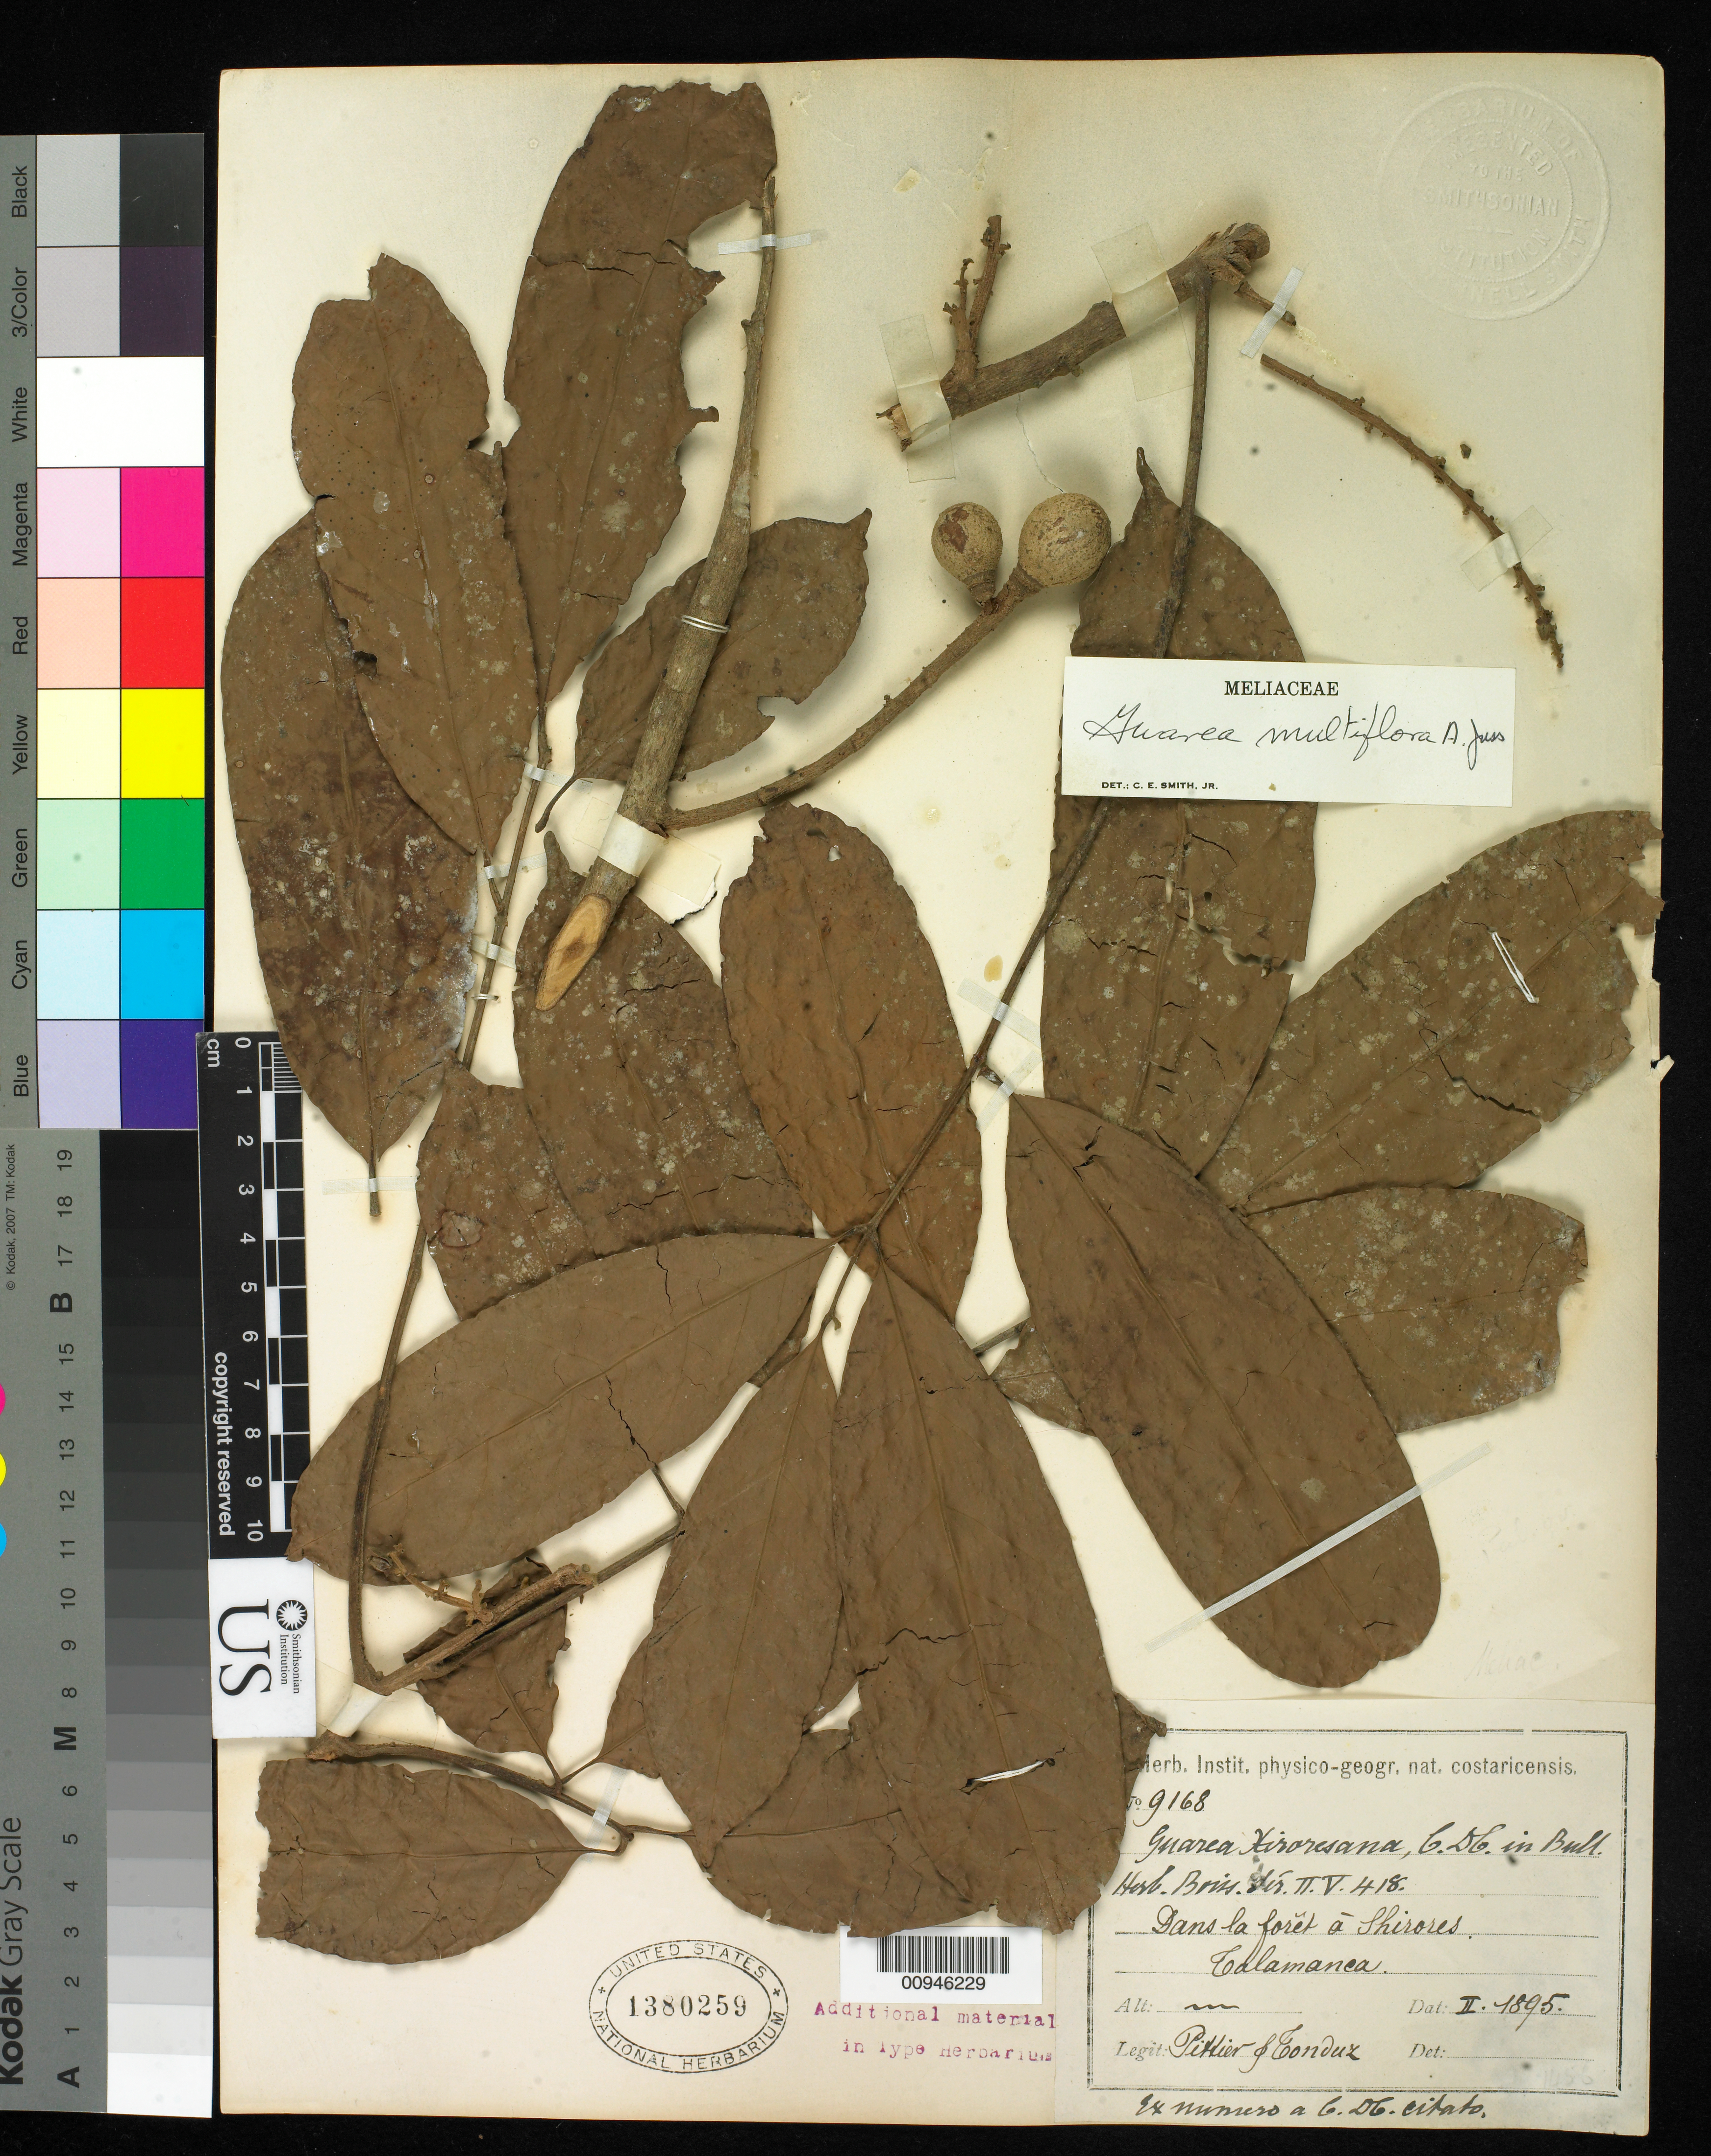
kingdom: Plantae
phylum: Tracheophyta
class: Magnoliopsida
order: Sapindales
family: Meliaceae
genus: Guarea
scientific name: Guarea xiroresana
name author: C. DC.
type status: Isotype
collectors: H. F. Pittier & A. Tonduz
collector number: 9168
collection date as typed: Feb 1895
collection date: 1895-02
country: Costa Rica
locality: Dans la foret a Shirores, Talamanca.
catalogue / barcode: US 1380259